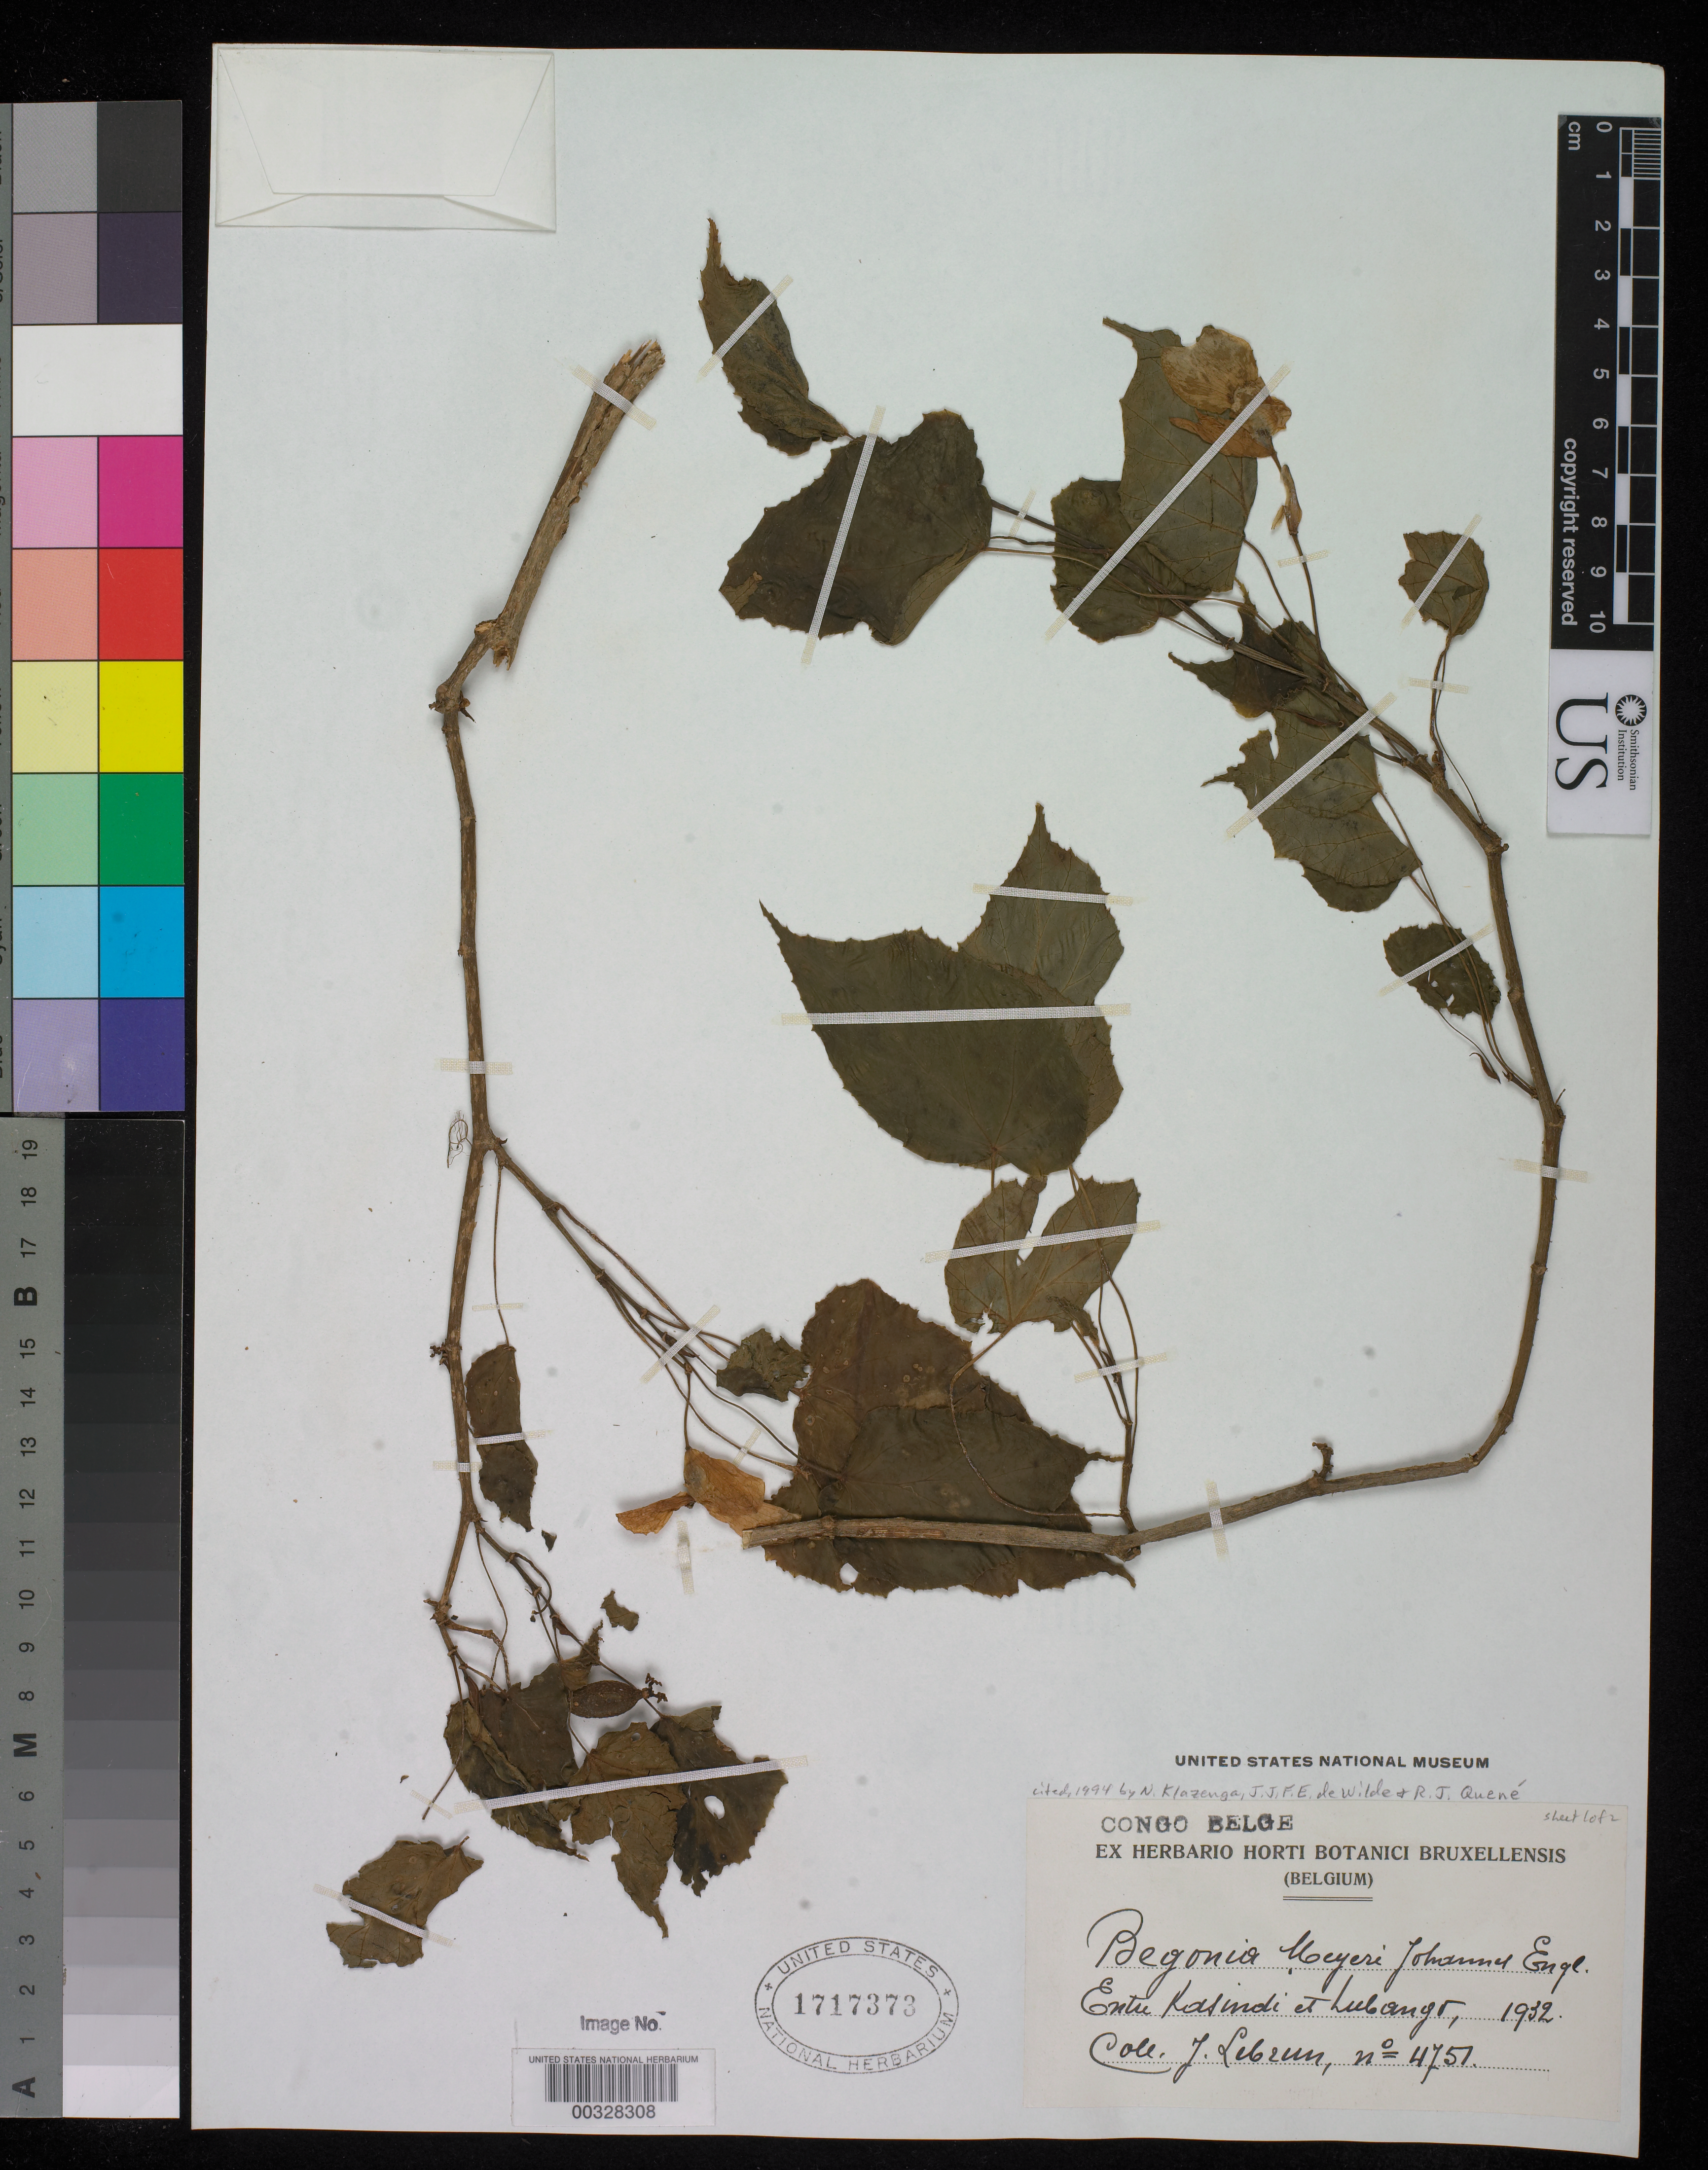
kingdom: Plantae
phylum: Tracheophyta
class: Magnoliopsida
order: Cucurbitales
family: Begoniaceae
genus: Begonia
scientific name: Begonia meyeri-johannis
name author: Engl.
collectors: J. A. Lebrun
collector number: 4751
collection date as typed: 1939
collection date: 1939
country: Congo, Democratic Republic of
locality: Between kasimidi and lubango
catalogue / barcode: US 1717373